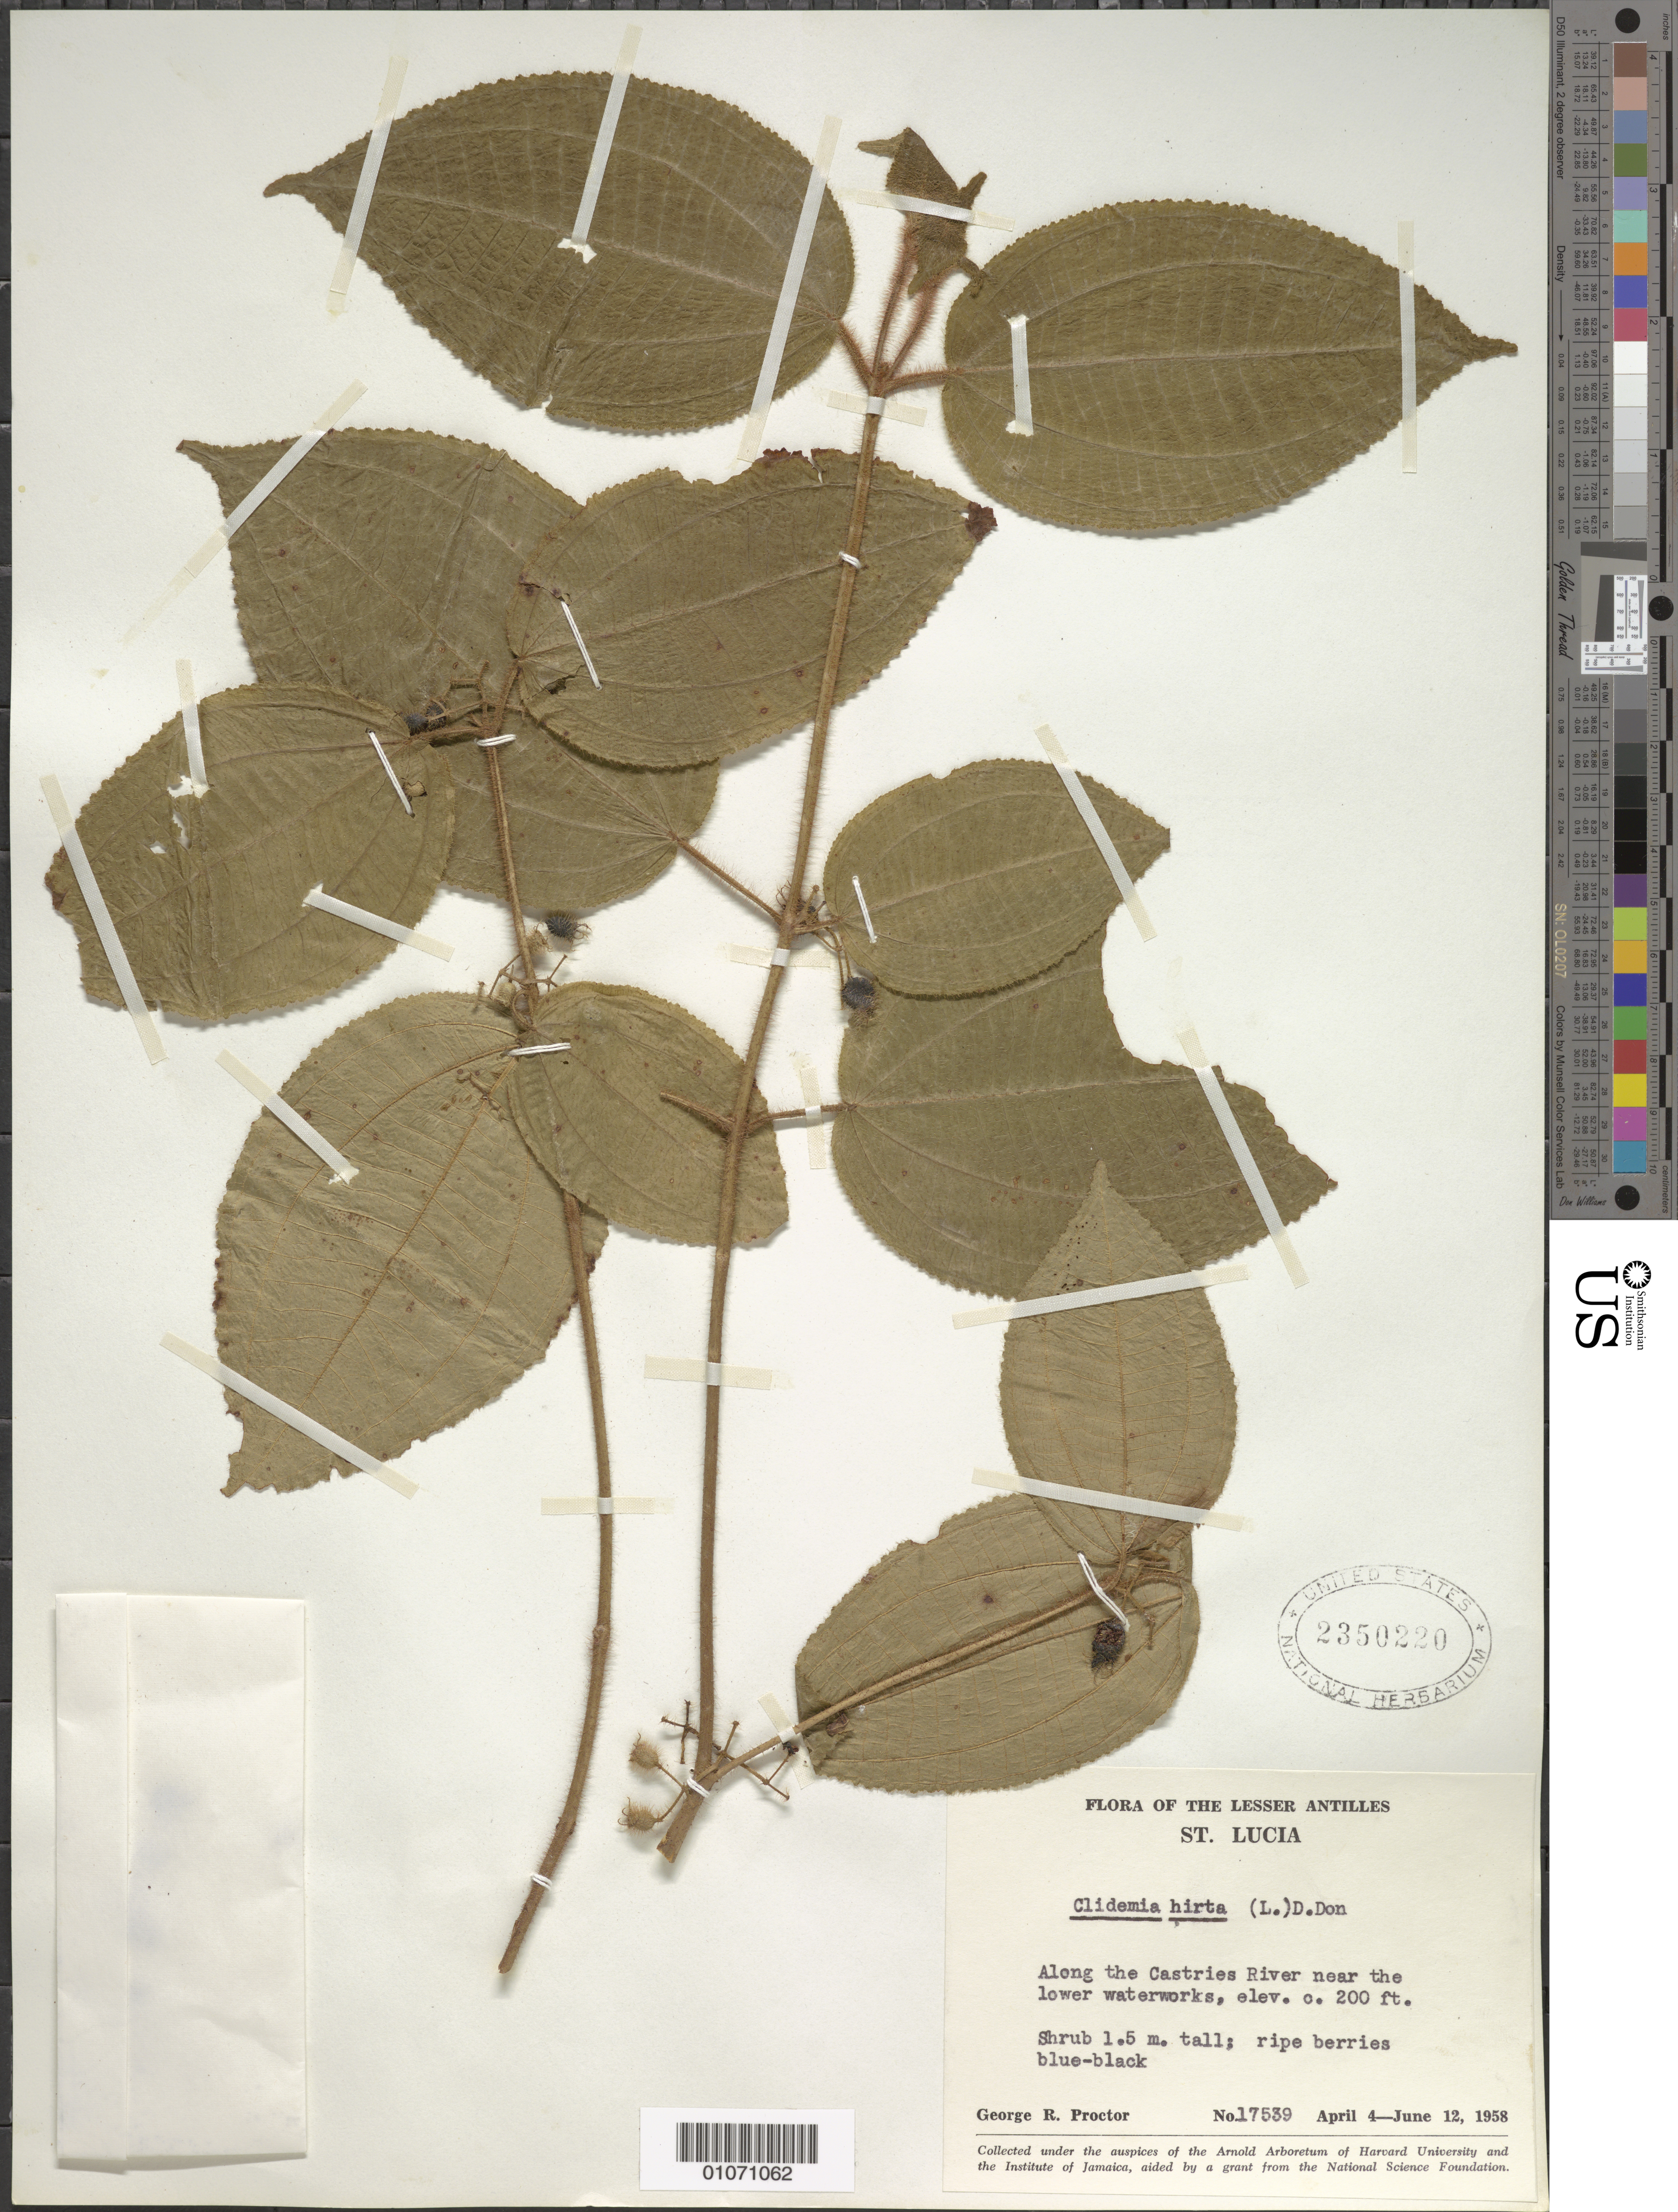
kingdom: Plantae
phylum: Tracheophyta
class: Magnoliopsida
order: Myrtales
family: Melastomataceae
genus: Clidemia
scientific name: Clidemia hirta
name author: (L.) D. Don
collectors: G. R. Proctor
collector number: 17539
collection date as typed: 04 Apr 1958 to 12 Jun 1958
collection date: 1958-04-04/1958-06-12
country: St. Lucia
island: St. Lucia I.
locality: Castries River, near the lower waterworks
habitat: Along river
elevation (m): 61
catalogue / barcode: US 2350220